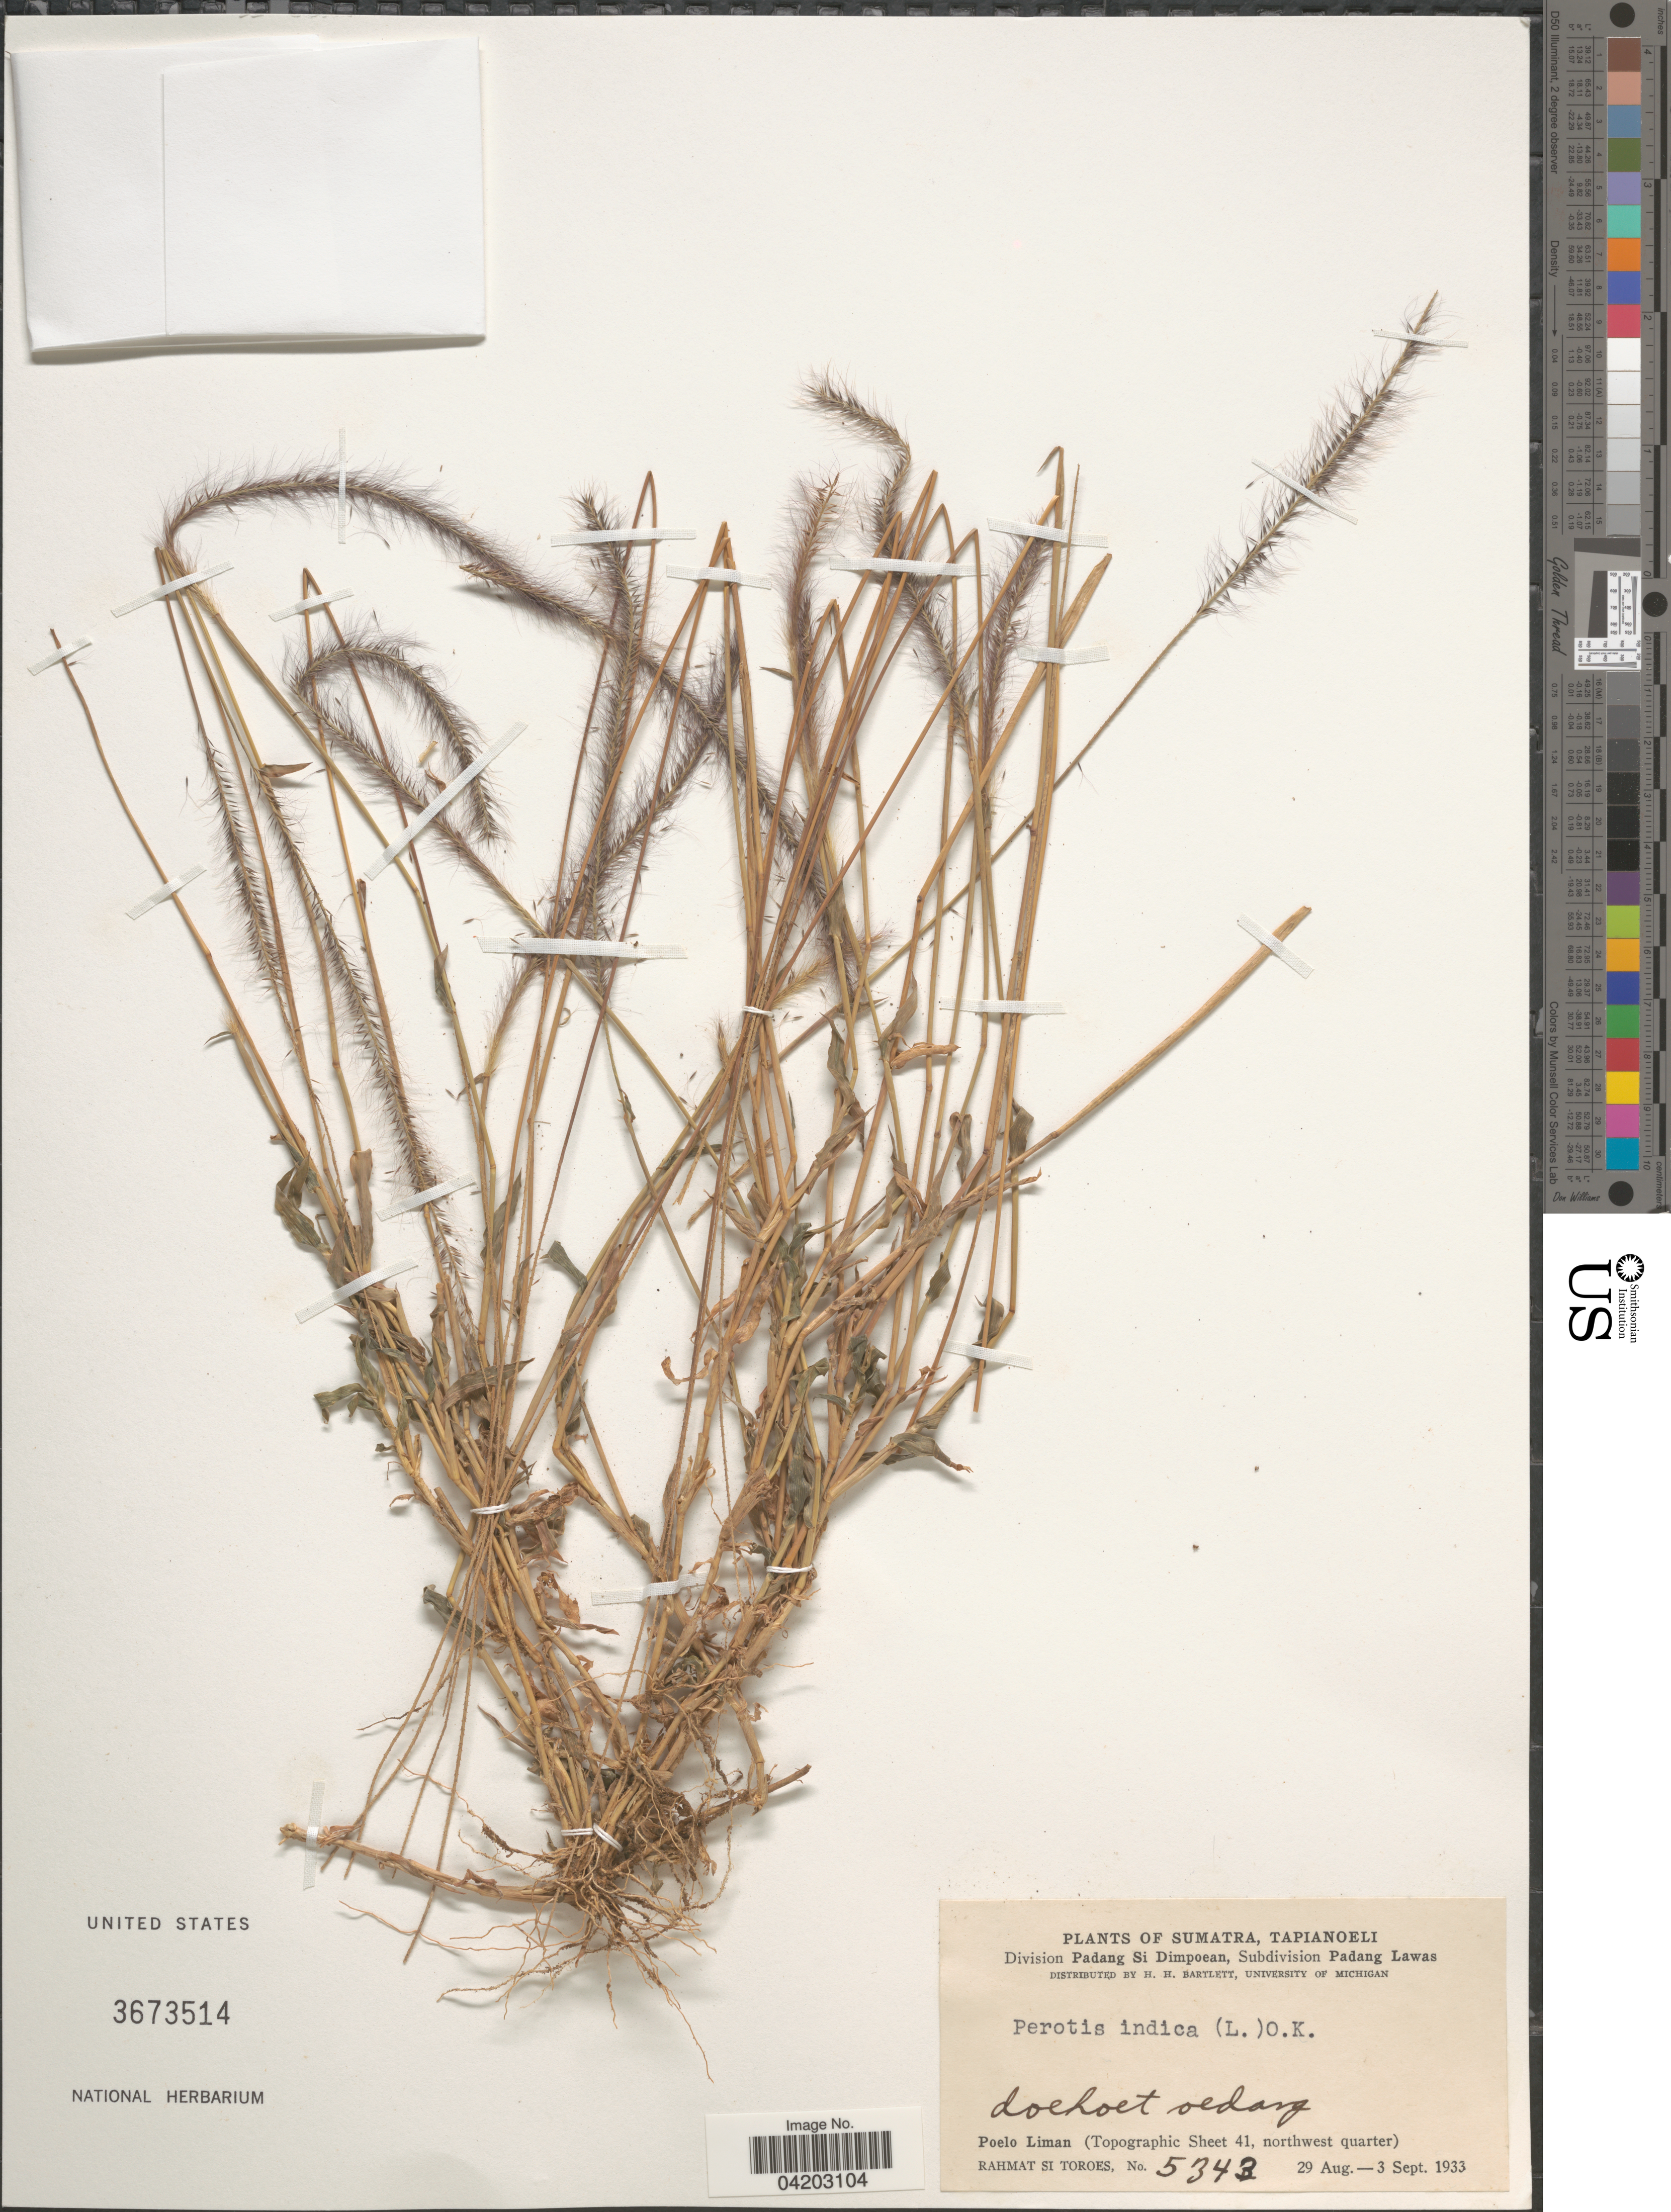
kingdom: Plantae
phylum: Tracheophyta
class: Liliopsida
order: Poales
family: Poaceae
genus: Perotis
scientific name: Perotis indica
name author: (L.) Kuntze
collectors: Rahmat Si Boeea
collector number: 5343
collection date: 1933-08-29/1933-09-03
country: Indonesia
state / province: Sumatra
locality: Tapianoeli. Division Padang Si Dimpoean, Subdivision Padang Lawas. Dohoet oedang. Poelo Liman (Topographic Sheet 41, northwest quarter).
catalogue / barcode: US 3673514